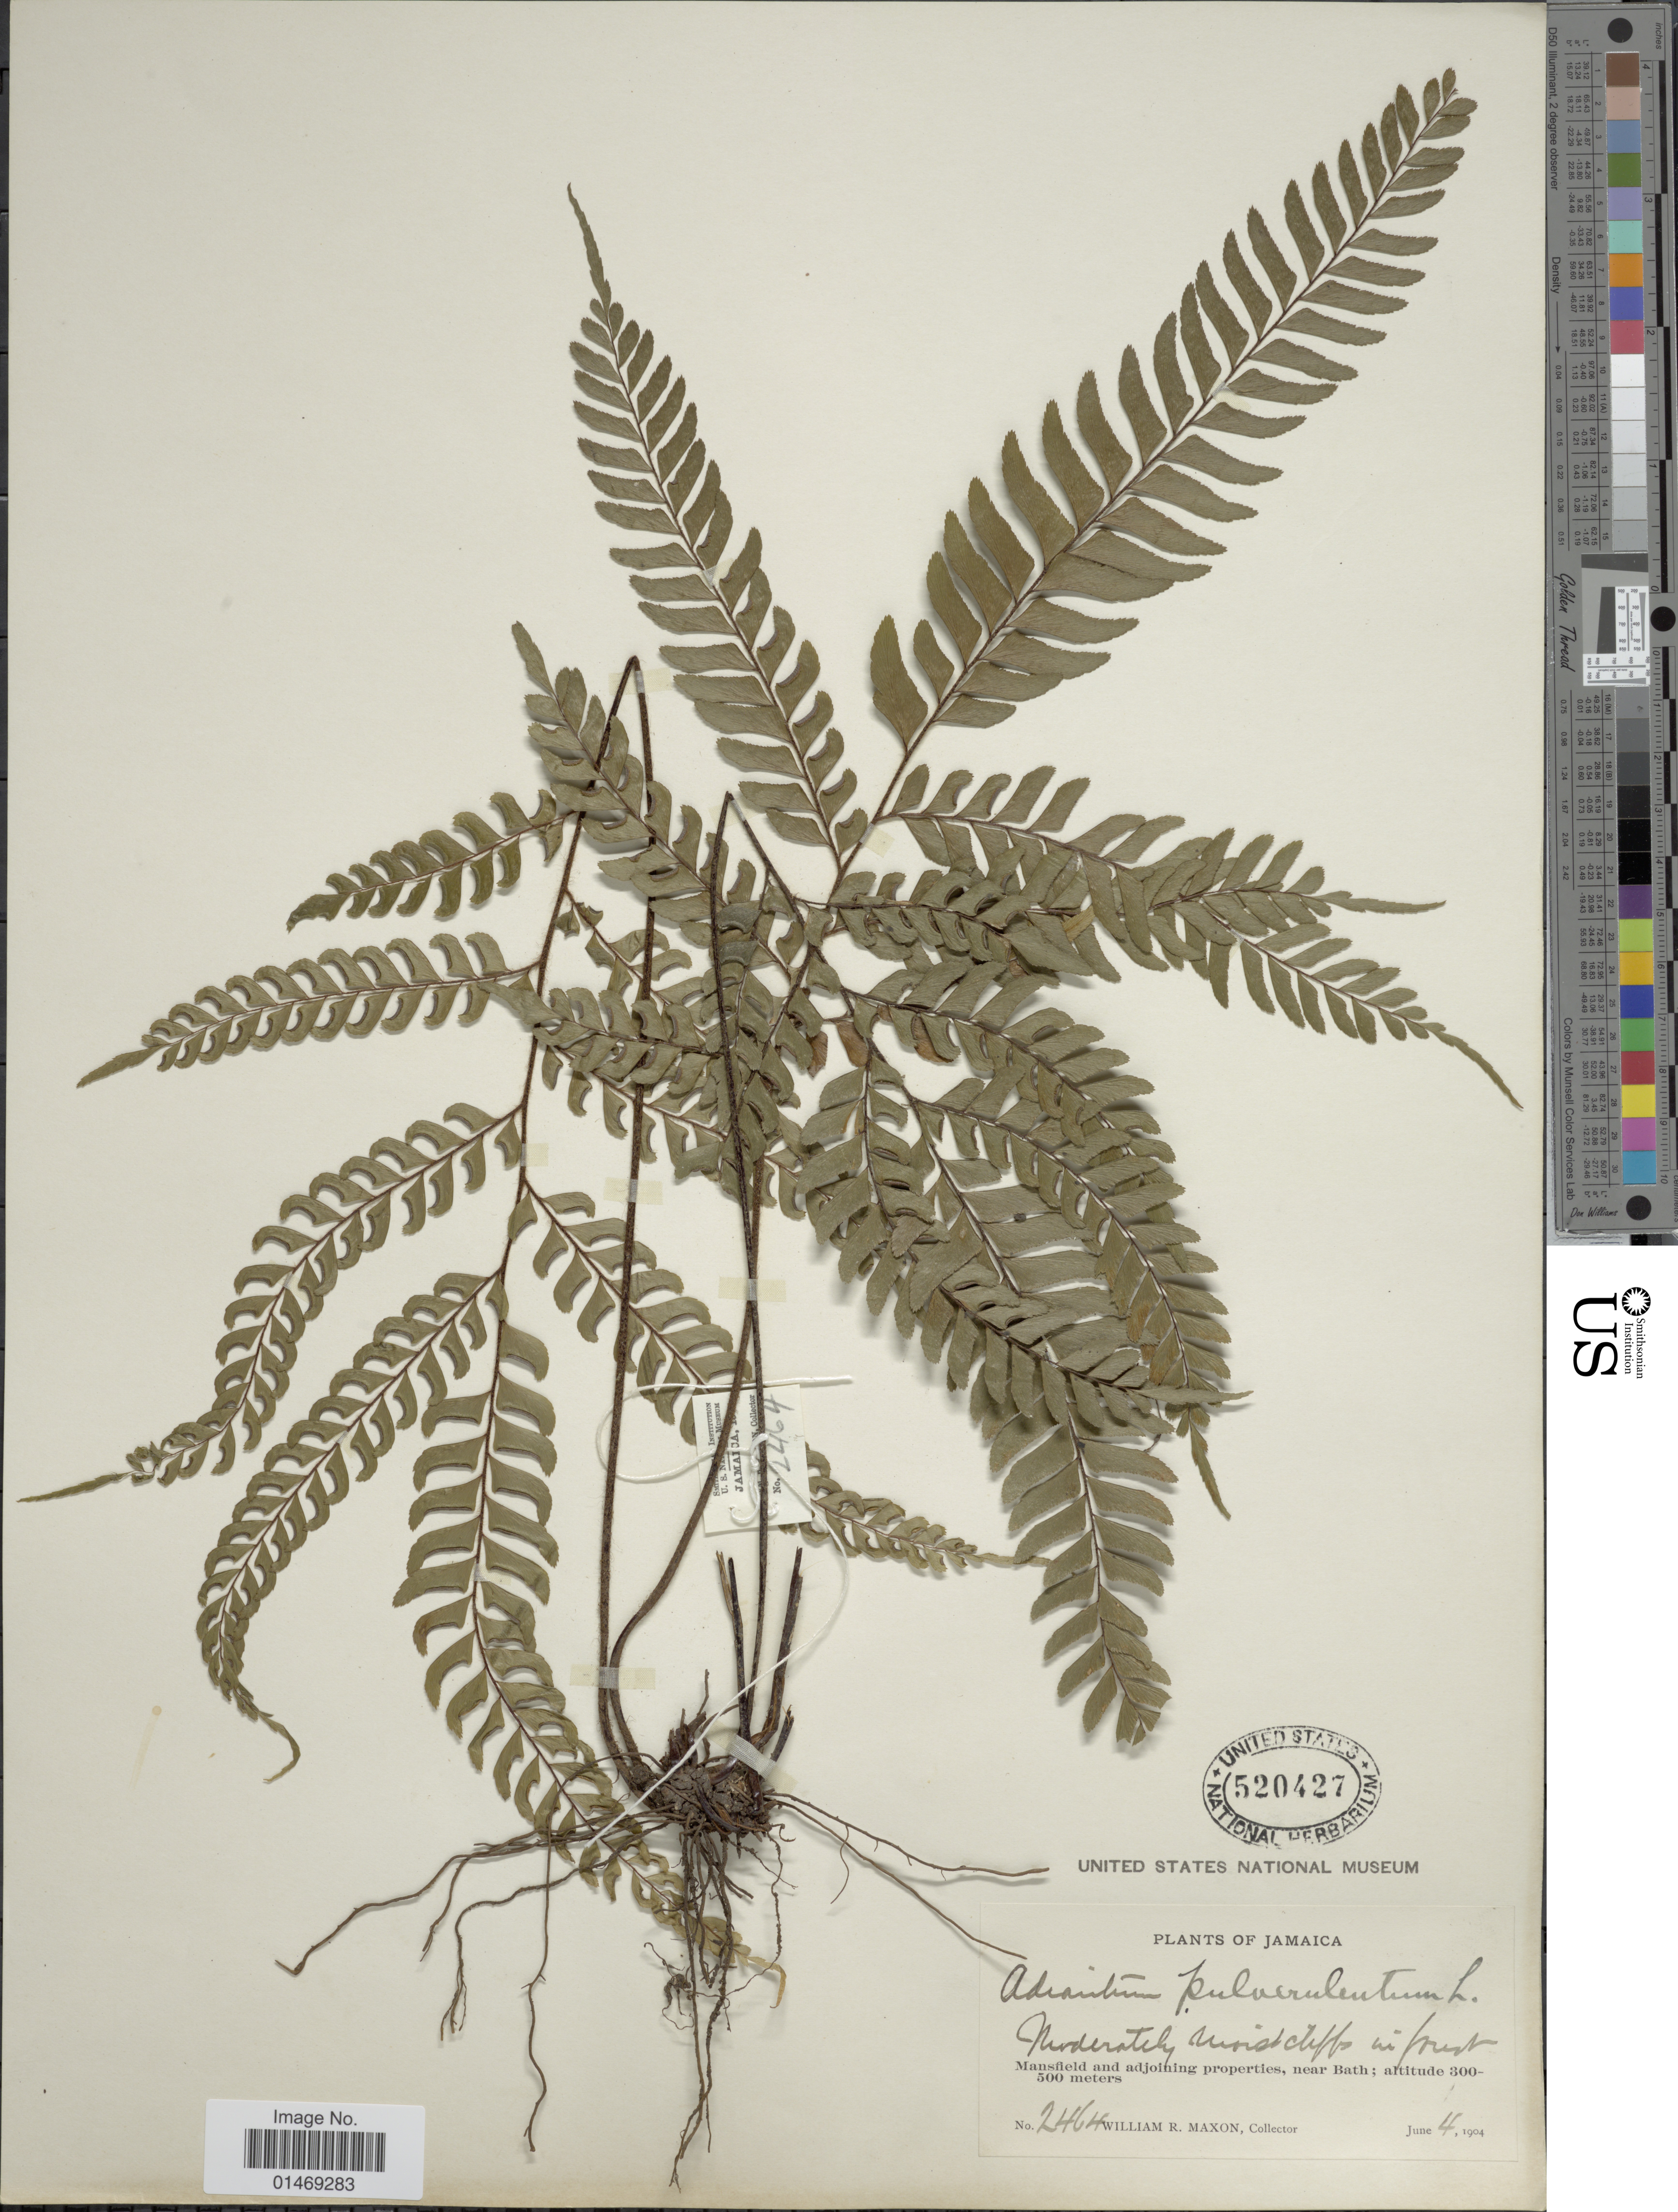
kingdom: Plantae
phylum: Tracheophyta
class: Polypodiopsida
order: Polypodiales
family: Pteridaceae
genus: Adiantum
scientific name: Adiantum pulverulentum var. caudatum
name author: Jenman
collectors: W. R. Maxon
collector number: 2464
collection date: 1904-06-04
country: Jamaica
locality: Mansfield and adjoining properties, near Bath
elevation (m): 300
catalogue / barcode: US 520427